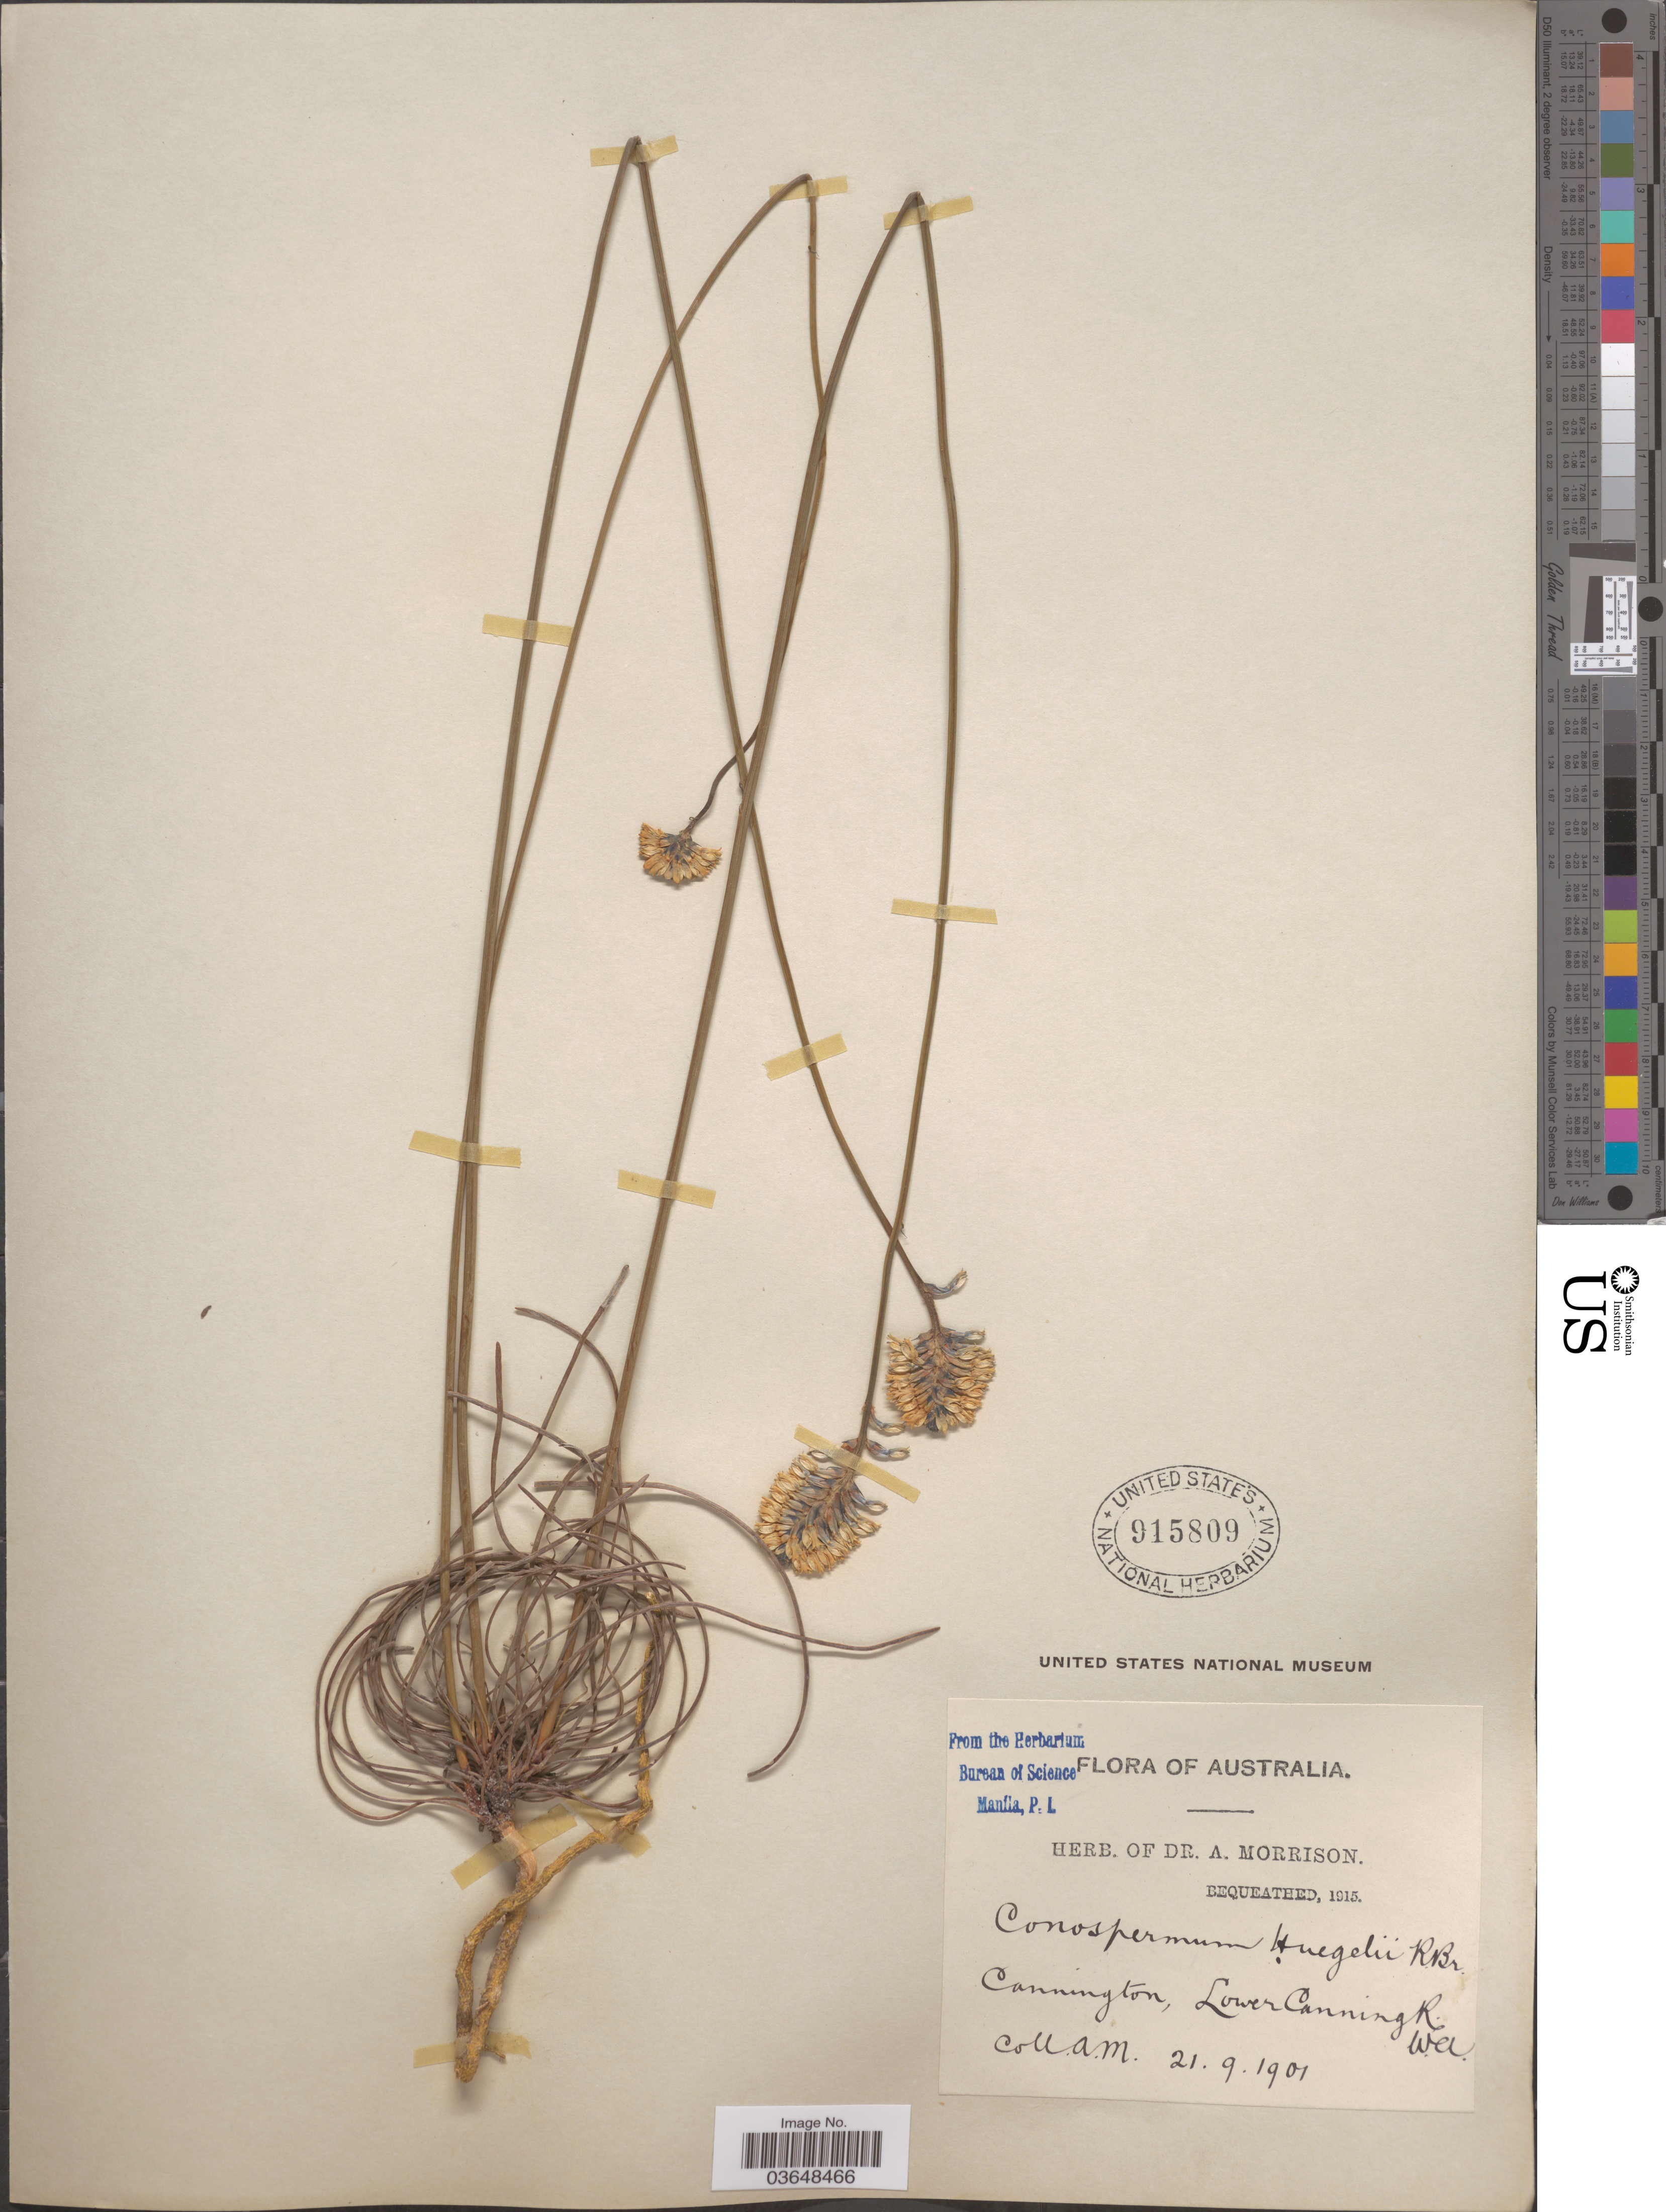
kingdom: Plantae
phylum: Tracheophyta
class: Magnoliopsida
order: Proteales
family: Proteaceae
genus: Conospermum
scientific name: Conospermum huegelii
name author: Endl.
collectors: A. Morrison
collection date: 1901-09-21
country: Australia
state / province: Western Australia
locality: Cannington, Lower Canning R.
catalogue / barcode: US 915809